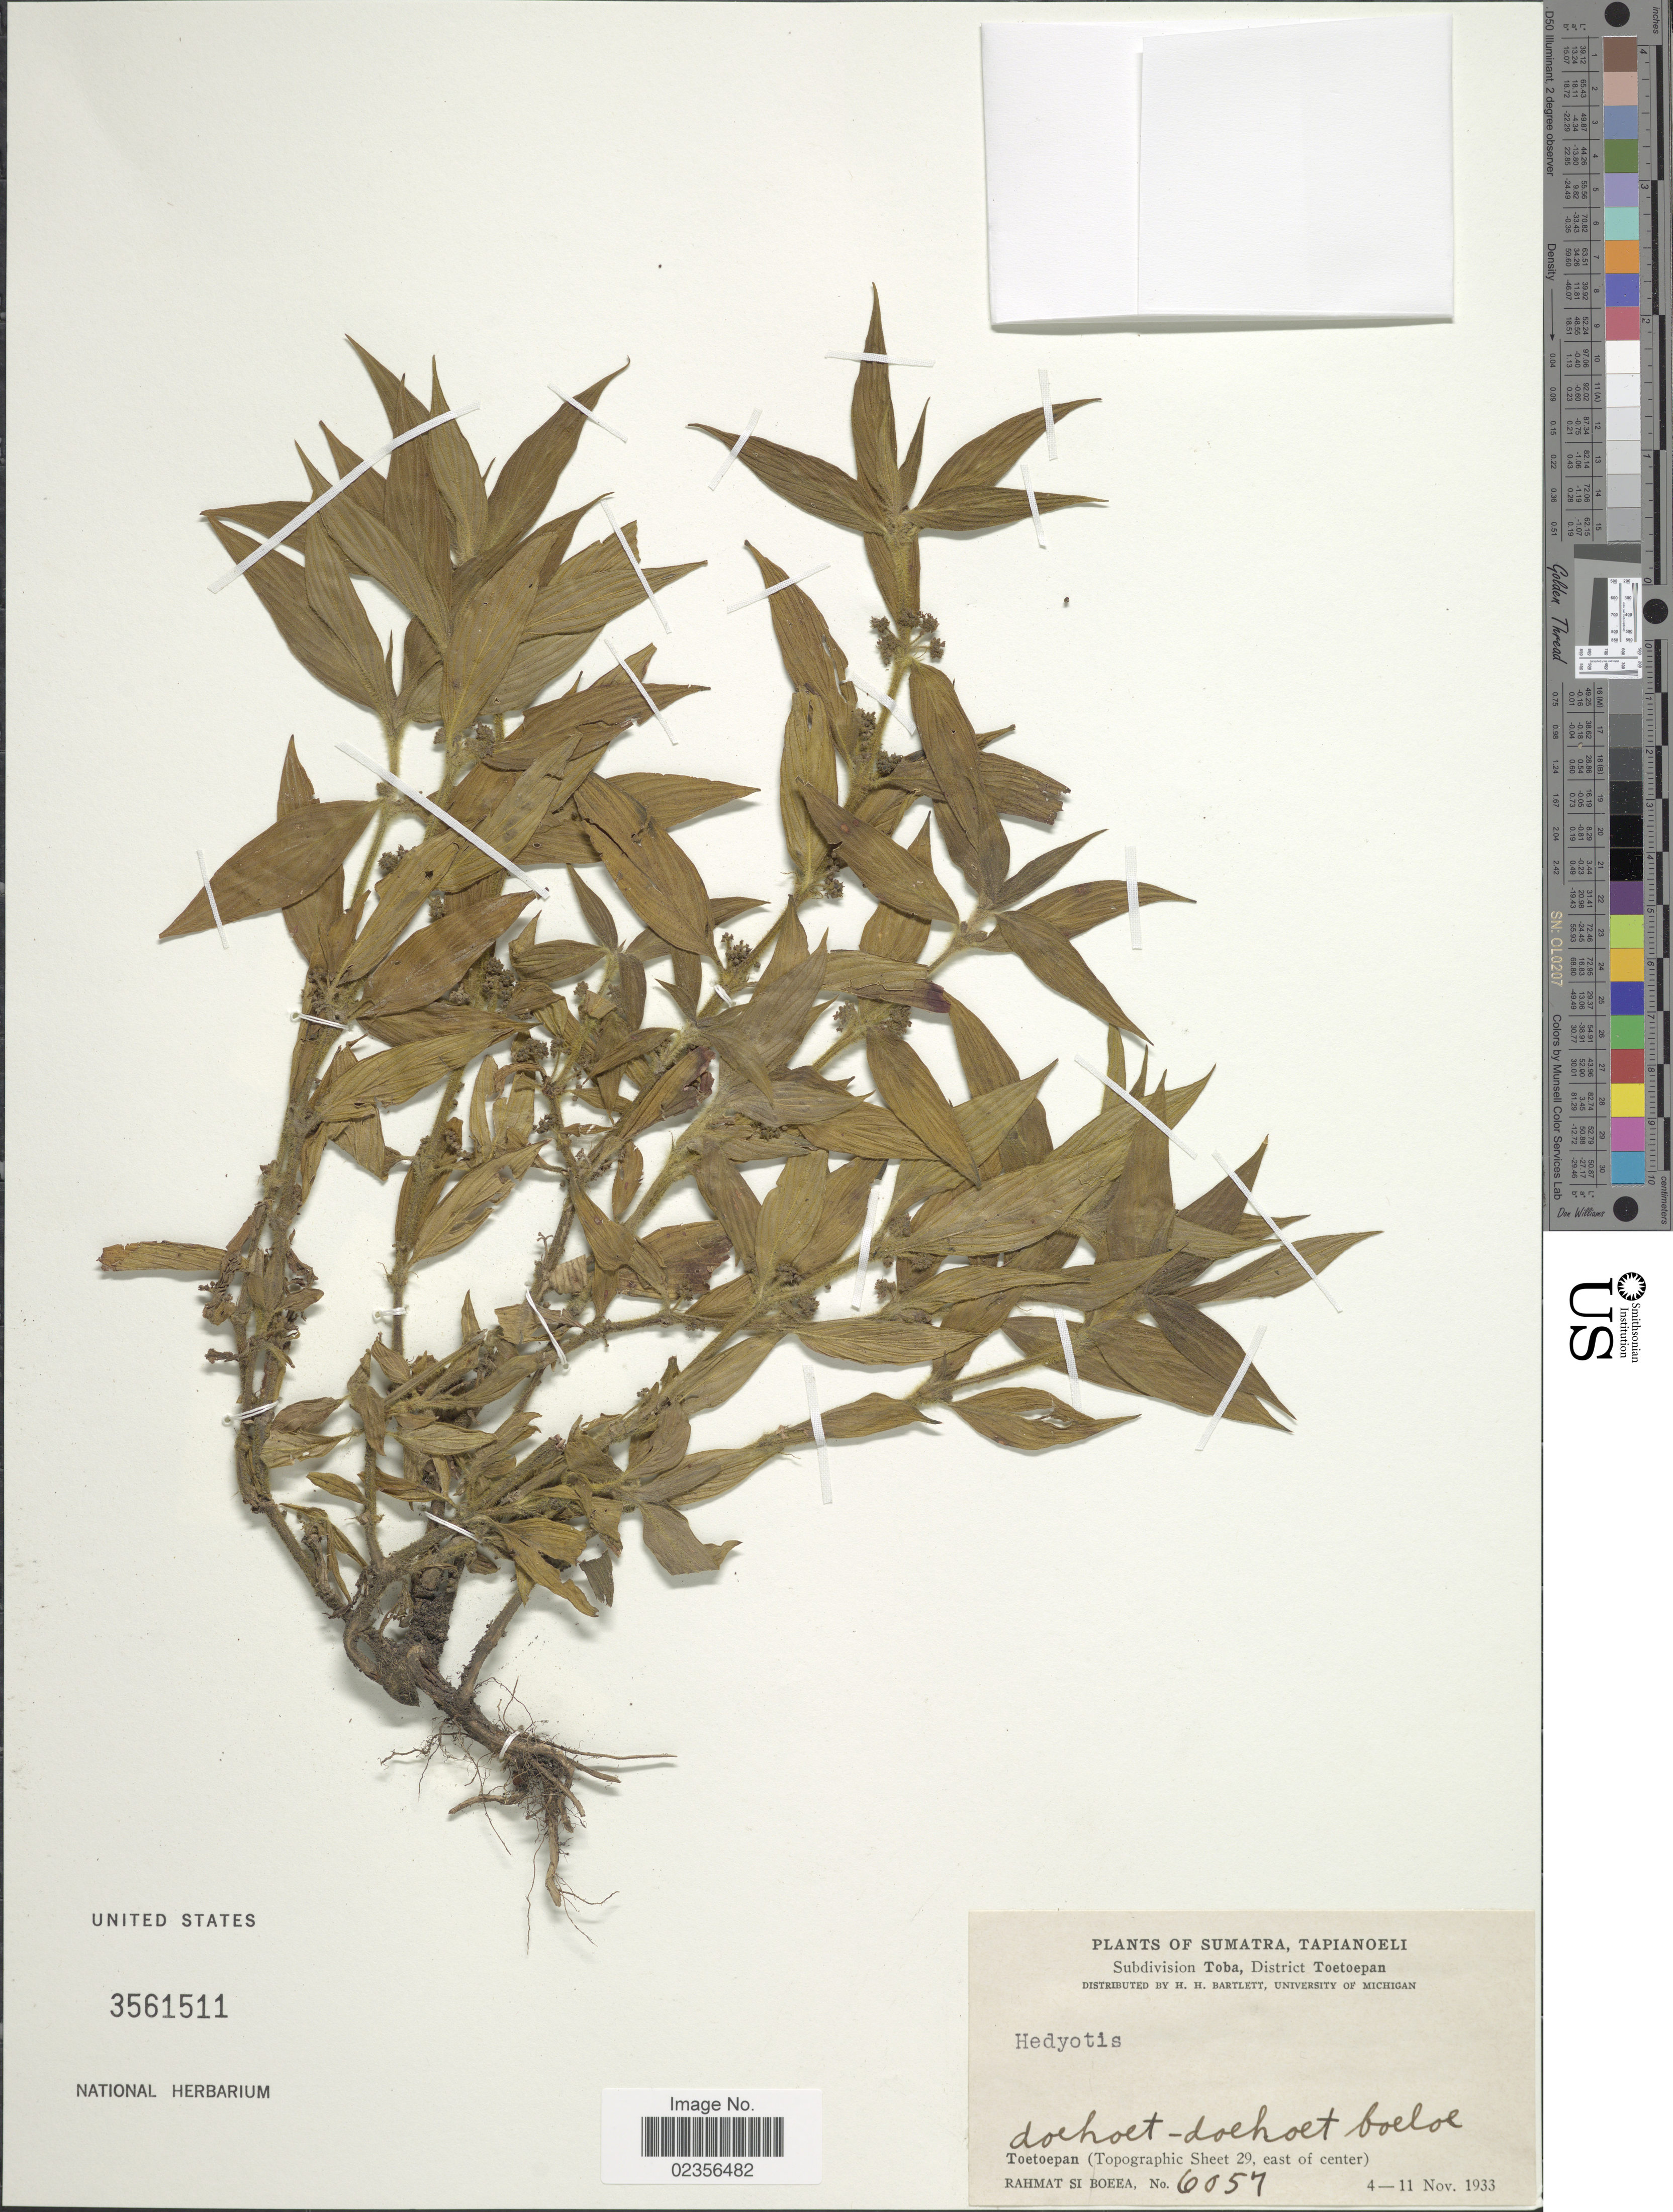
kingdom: Plantae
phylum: Tracheophyta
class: Magnoliopsida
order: Gentianales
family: Rubiaceae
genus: Hedyotis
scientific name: Hedyotis sp.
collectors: Rahmat Si Boeea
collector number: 6057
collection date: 1933-11-04/1933-11-11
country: Indonesia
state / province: Sumatra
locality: Tapianoeli. Subdivision Toba, District Toetoepan. doehoet-doehoet boeloe. Toetoepan (Topographic Sheet 29, east of center) doehoet- doehoet boeloe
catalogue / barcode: US 3561511